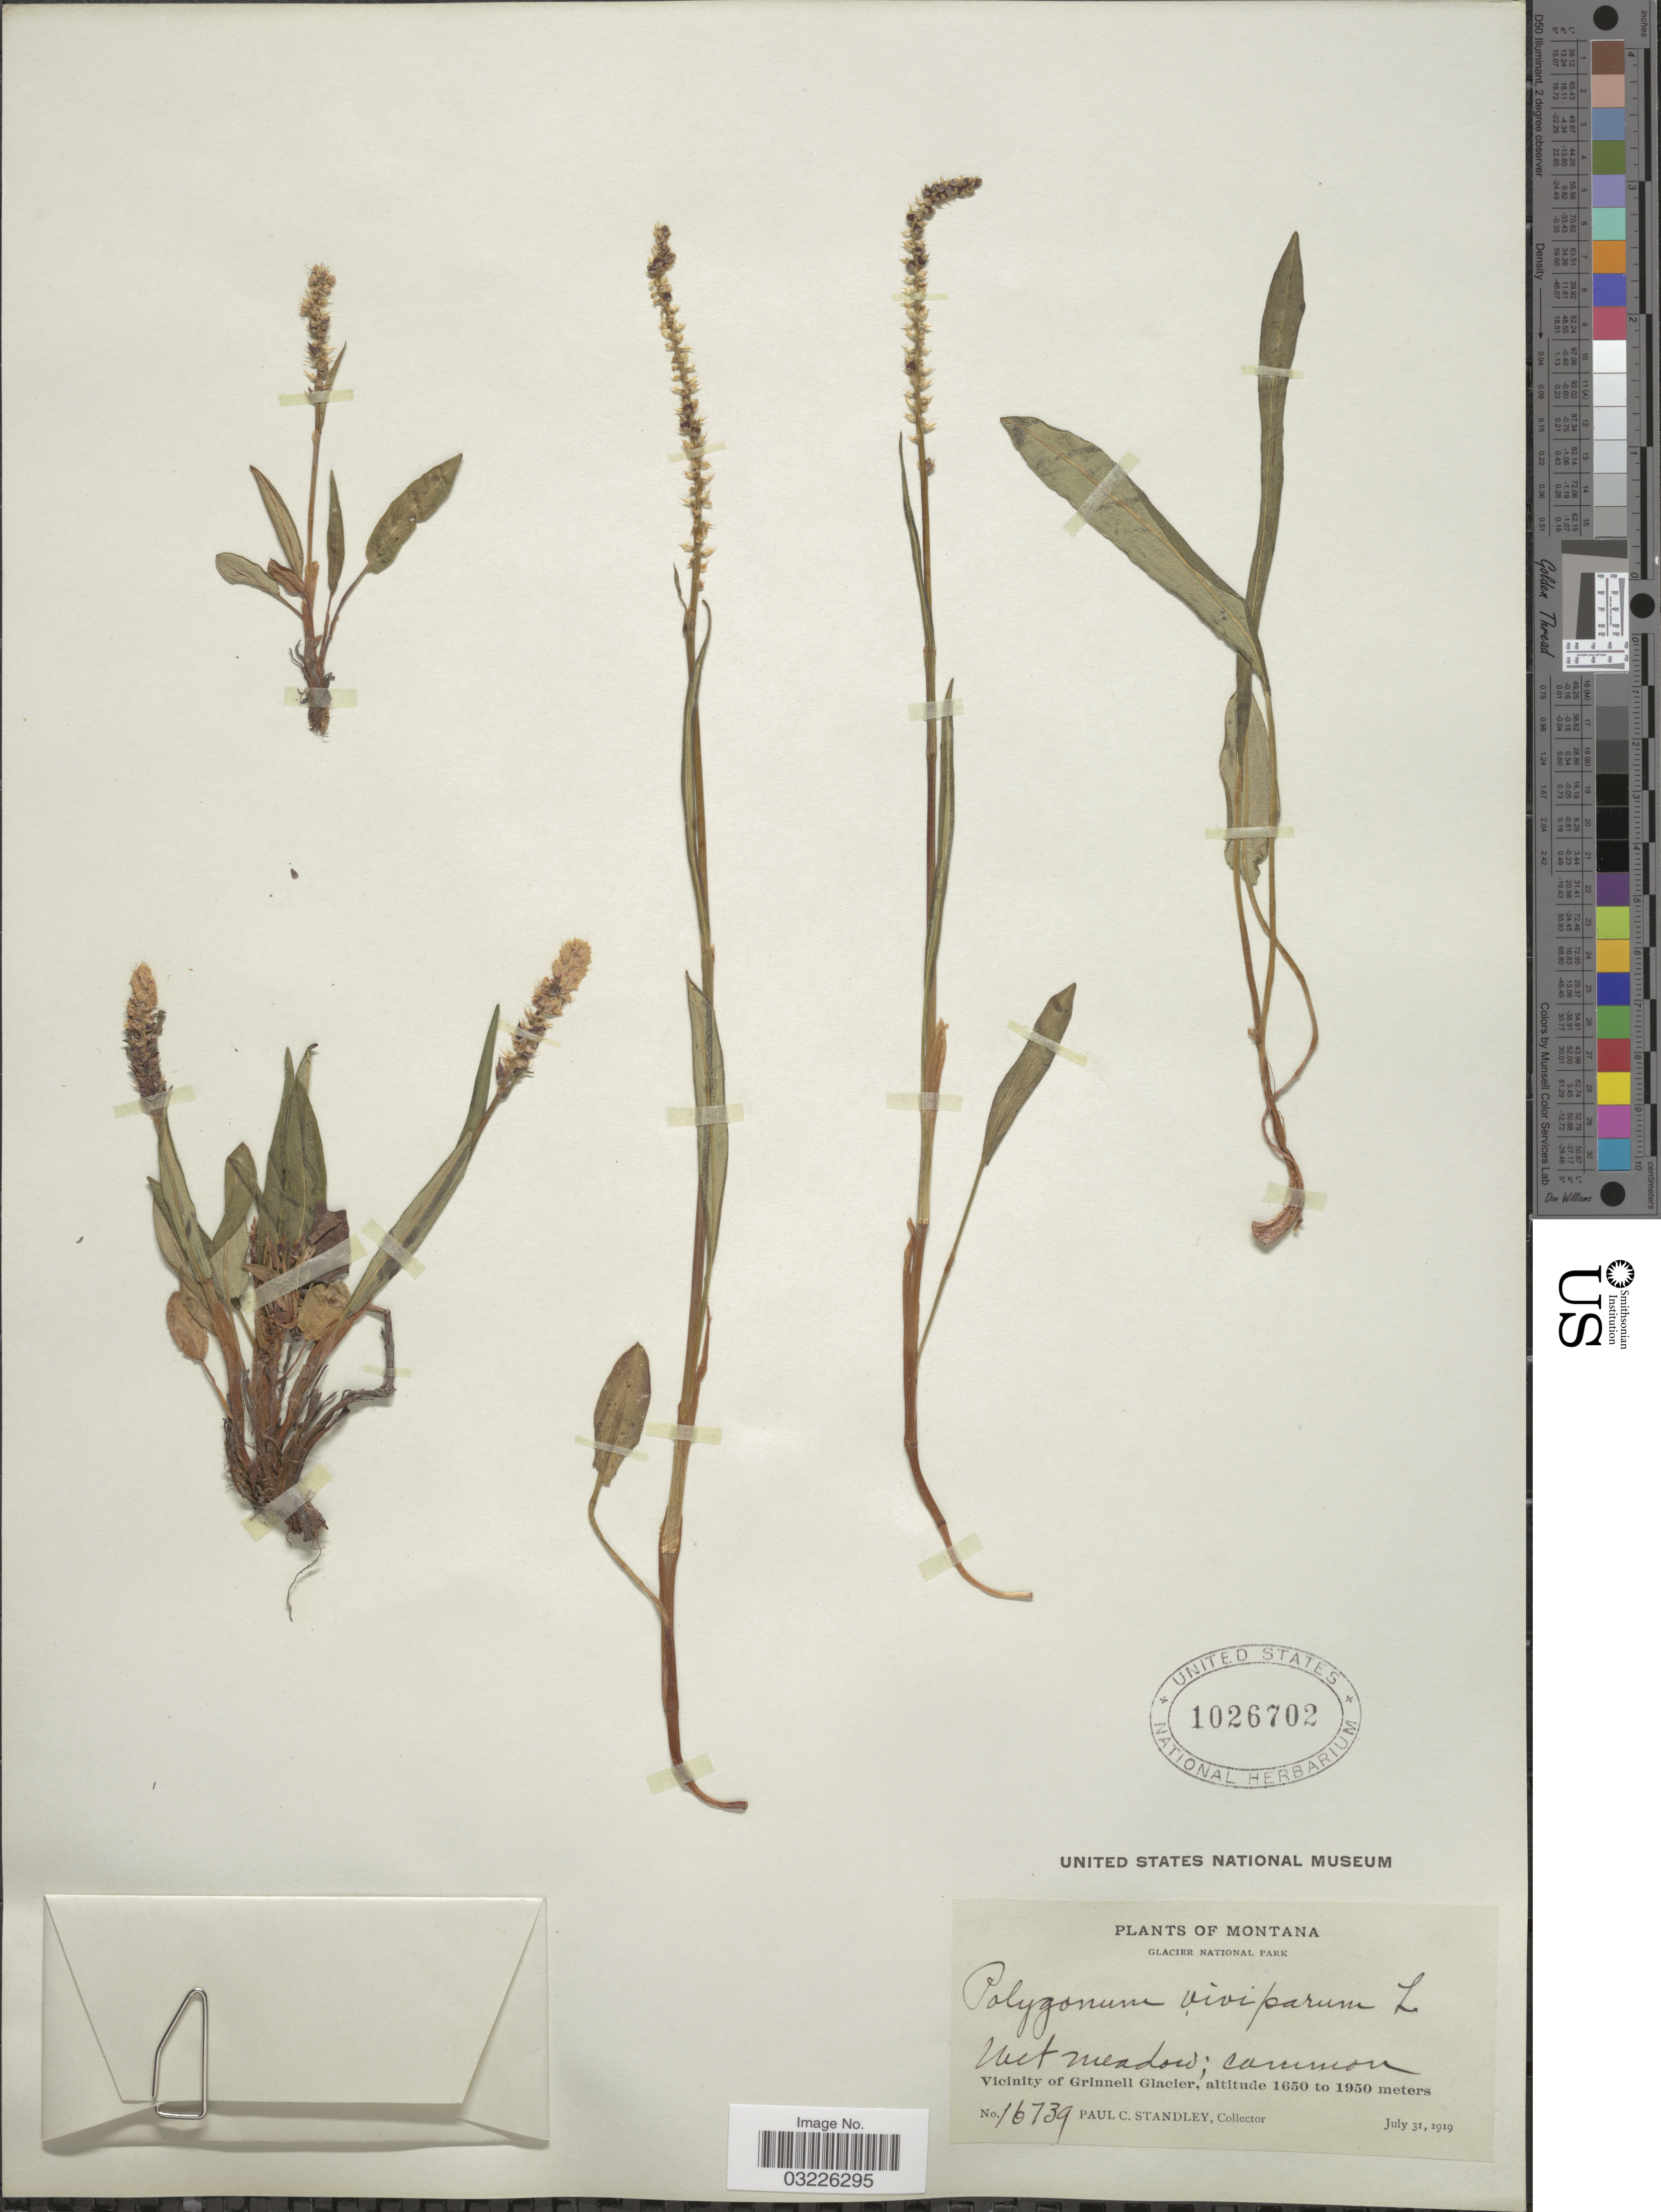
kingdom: Plantae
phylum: Tracheophyta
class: Magnoliopsida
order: Caryophyllales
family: Polygonaceae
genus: Bistorta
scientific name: Bistorta vivipara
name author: (L.) Delarbre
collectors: P. C. Standley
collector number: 16739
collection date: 1919-07-31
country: United States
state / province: Montana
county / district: Glacier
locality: Glacier National Park, Vicinity of Grinnell Glacier.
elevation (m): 1650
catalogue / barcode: US 1026702